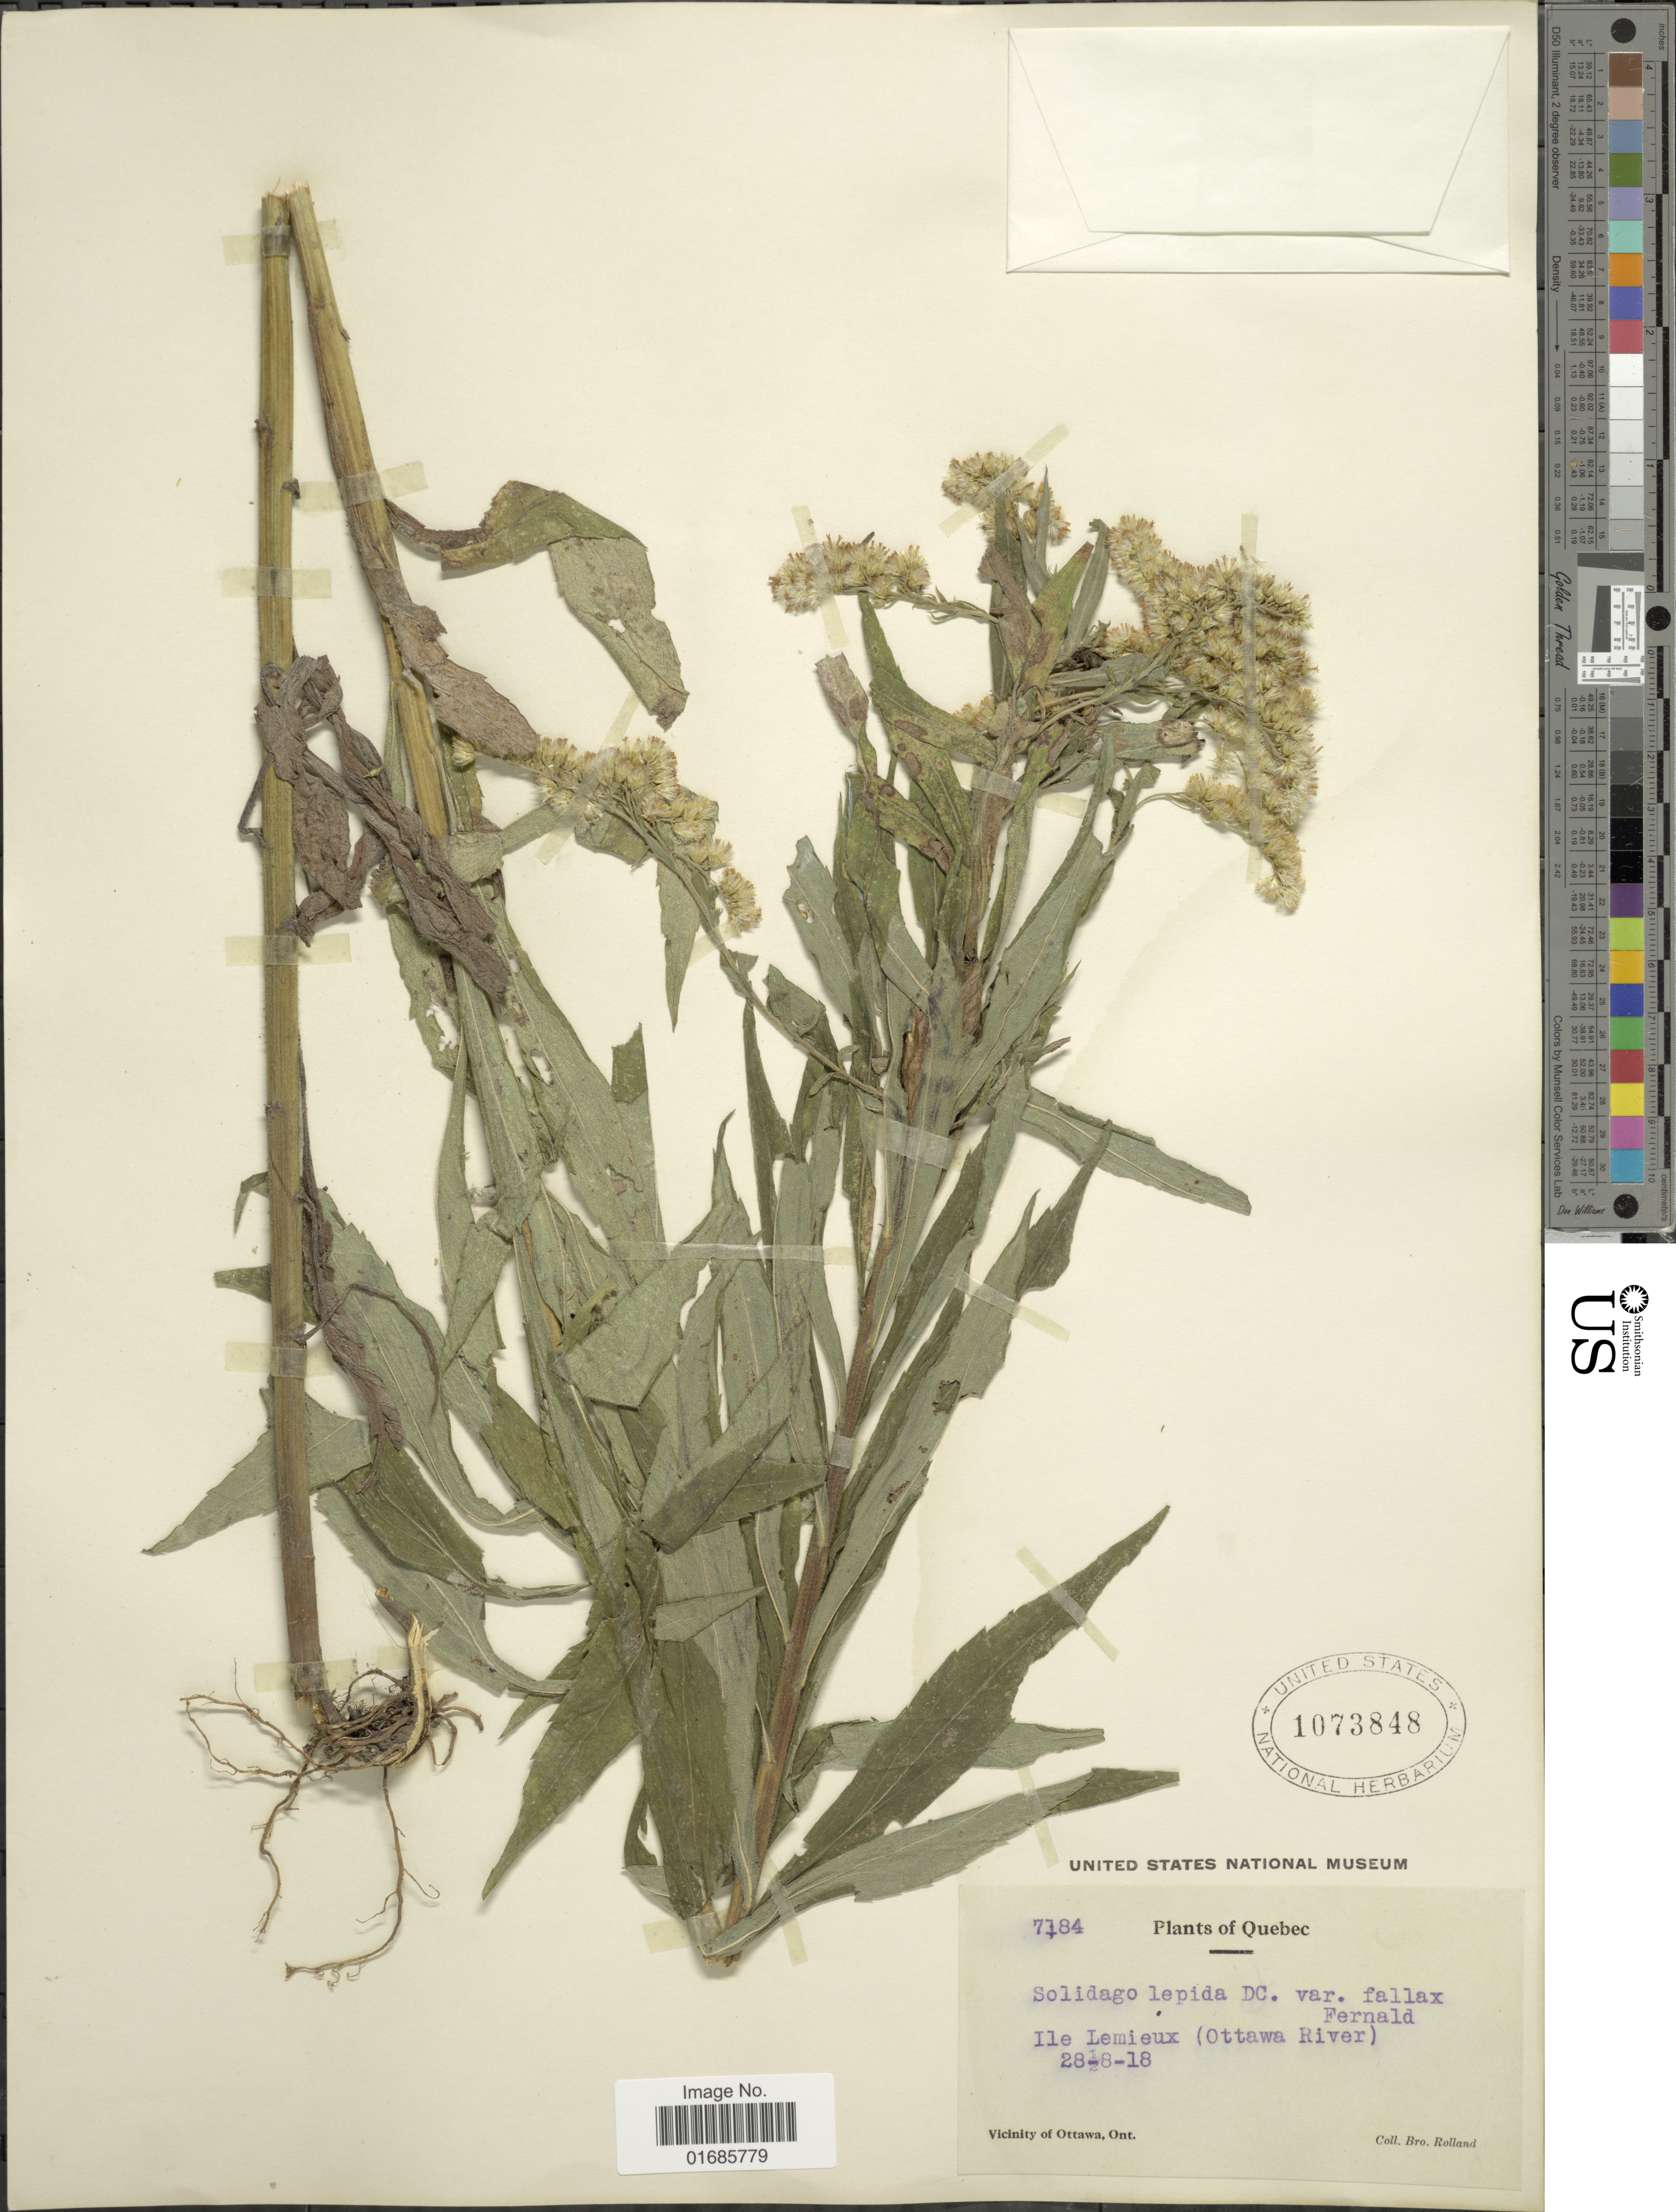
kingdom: Plantae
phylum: Tracheophyta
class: Magnoliopsida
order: Asterales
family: Asteraceae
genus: Solidago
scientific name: Solidago canadensis var. salebrosa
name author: (Piper) M.E. Jones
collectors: B. Rolland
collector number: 7184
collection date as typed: Transcribed d/m/y: 28/8/18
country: Canada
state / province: Quebec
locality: Ile Lemiex (Ottawa River)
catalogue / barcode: US 1073848